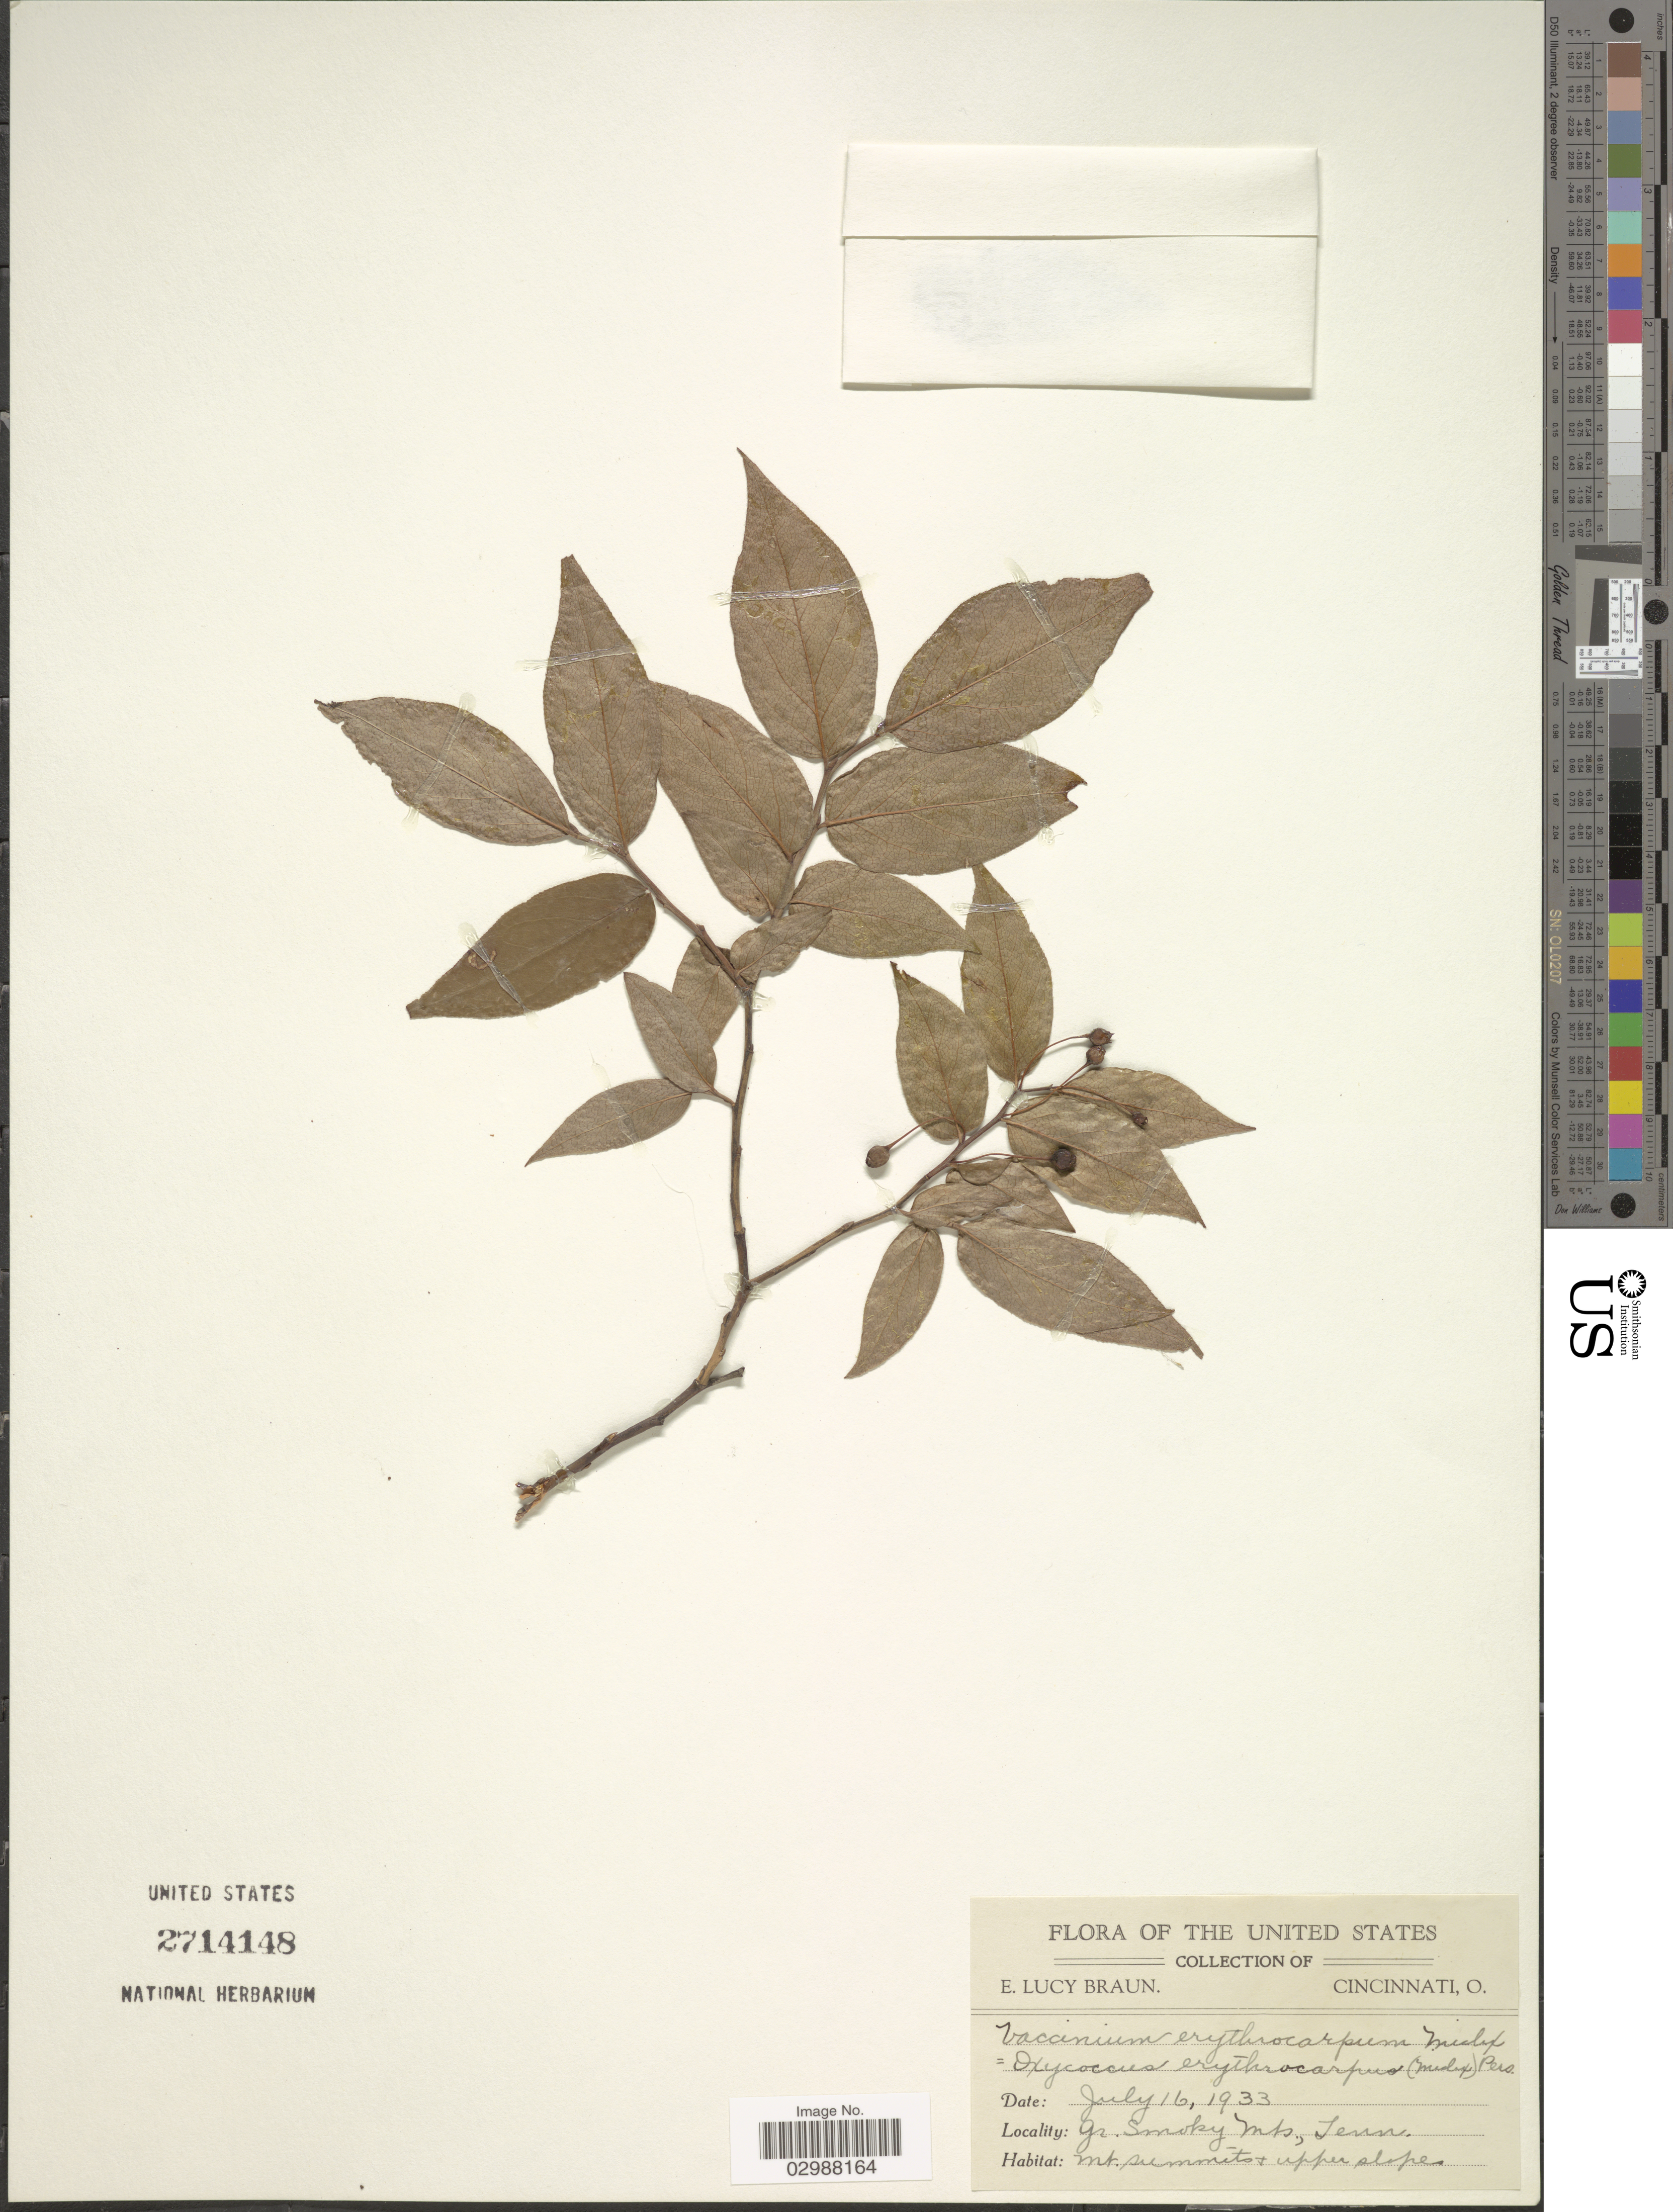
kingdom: Plantae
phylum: Tracheophyta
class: Magnoliopsida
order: Ericales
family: Ericaceae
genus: Vaccinium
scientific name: Vaccinium erythrocarpum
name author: Michx.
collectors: E. L. Braun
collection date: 1933-07-16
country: United States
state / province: Tennessee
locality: Gr. Smoky Mts. Mt. summits + upper slopes.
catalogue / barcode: US 2714148